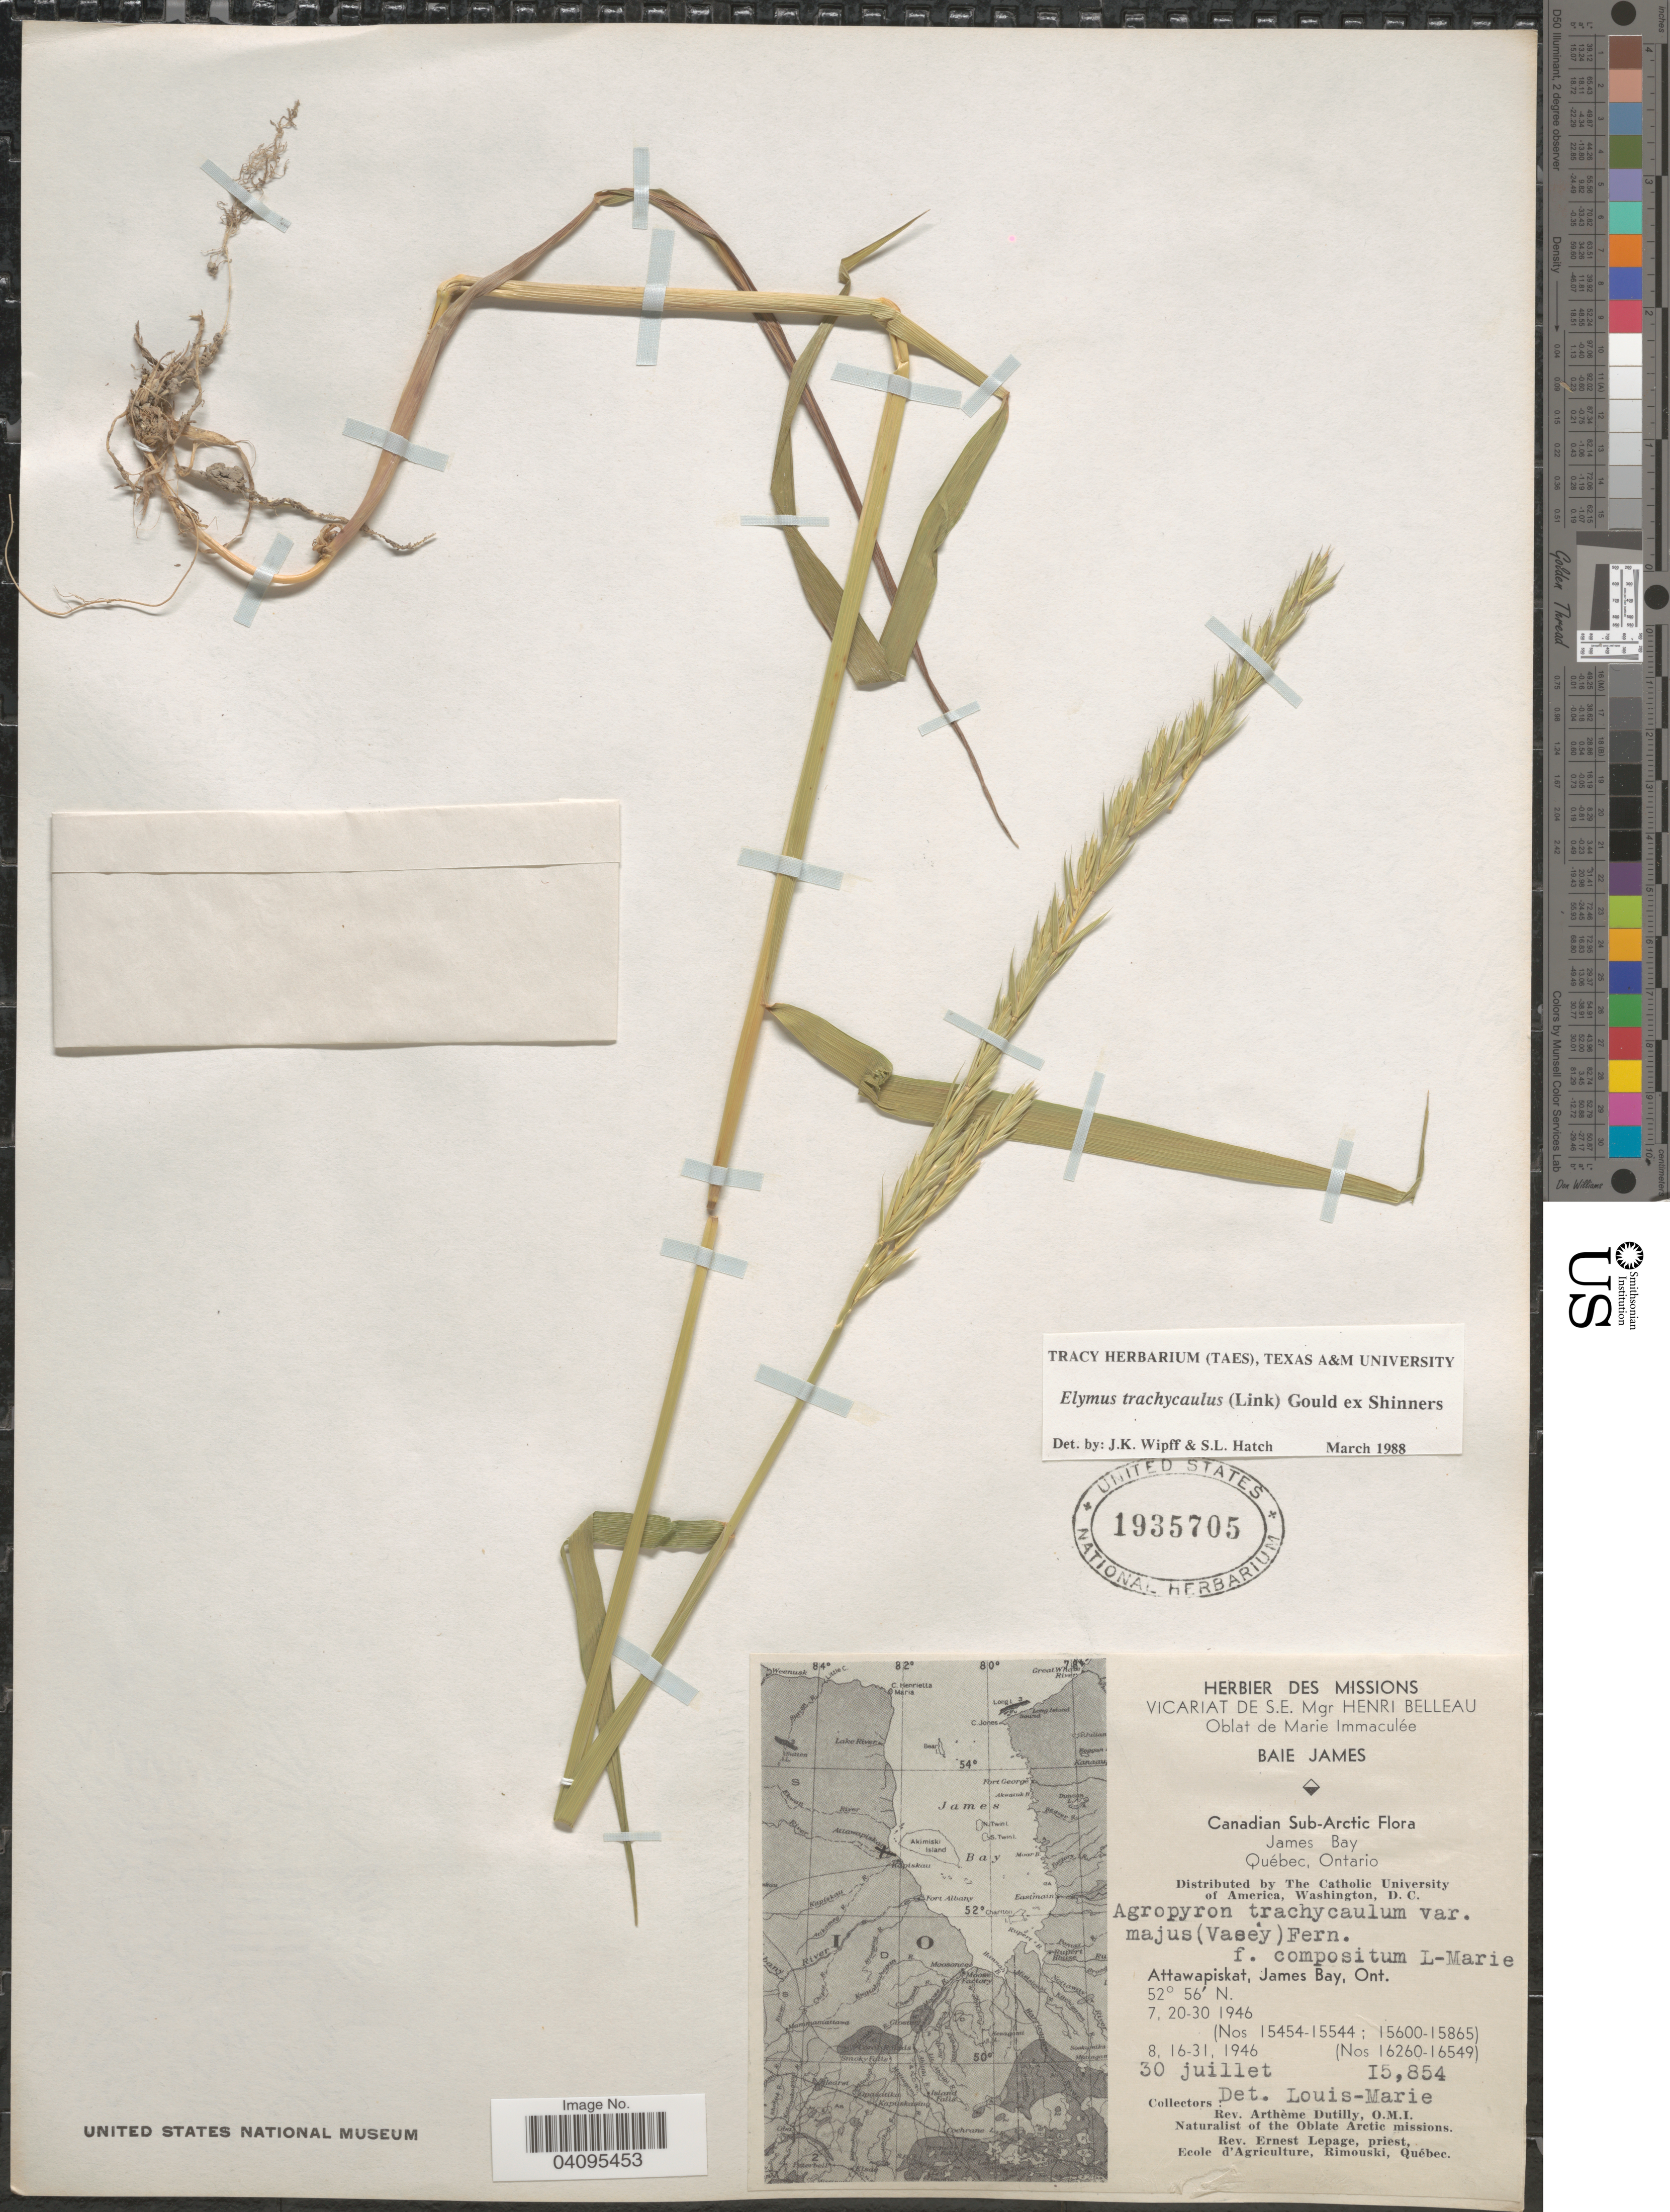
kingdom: Plantae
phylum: Tracheophyta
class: Liliopsida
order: Poales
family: Poaceae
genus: Elymus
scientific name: Elymus trachycaulus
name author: (Link) Gould ex Shinners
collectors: P. Dutilly & E. Lepage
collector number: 15854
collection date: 1946-07-30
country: Canada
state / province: Ontario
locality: Canadian Sub-Arctic. James Bay. Attawapiskat, James Bay.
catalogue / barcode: US 1935705